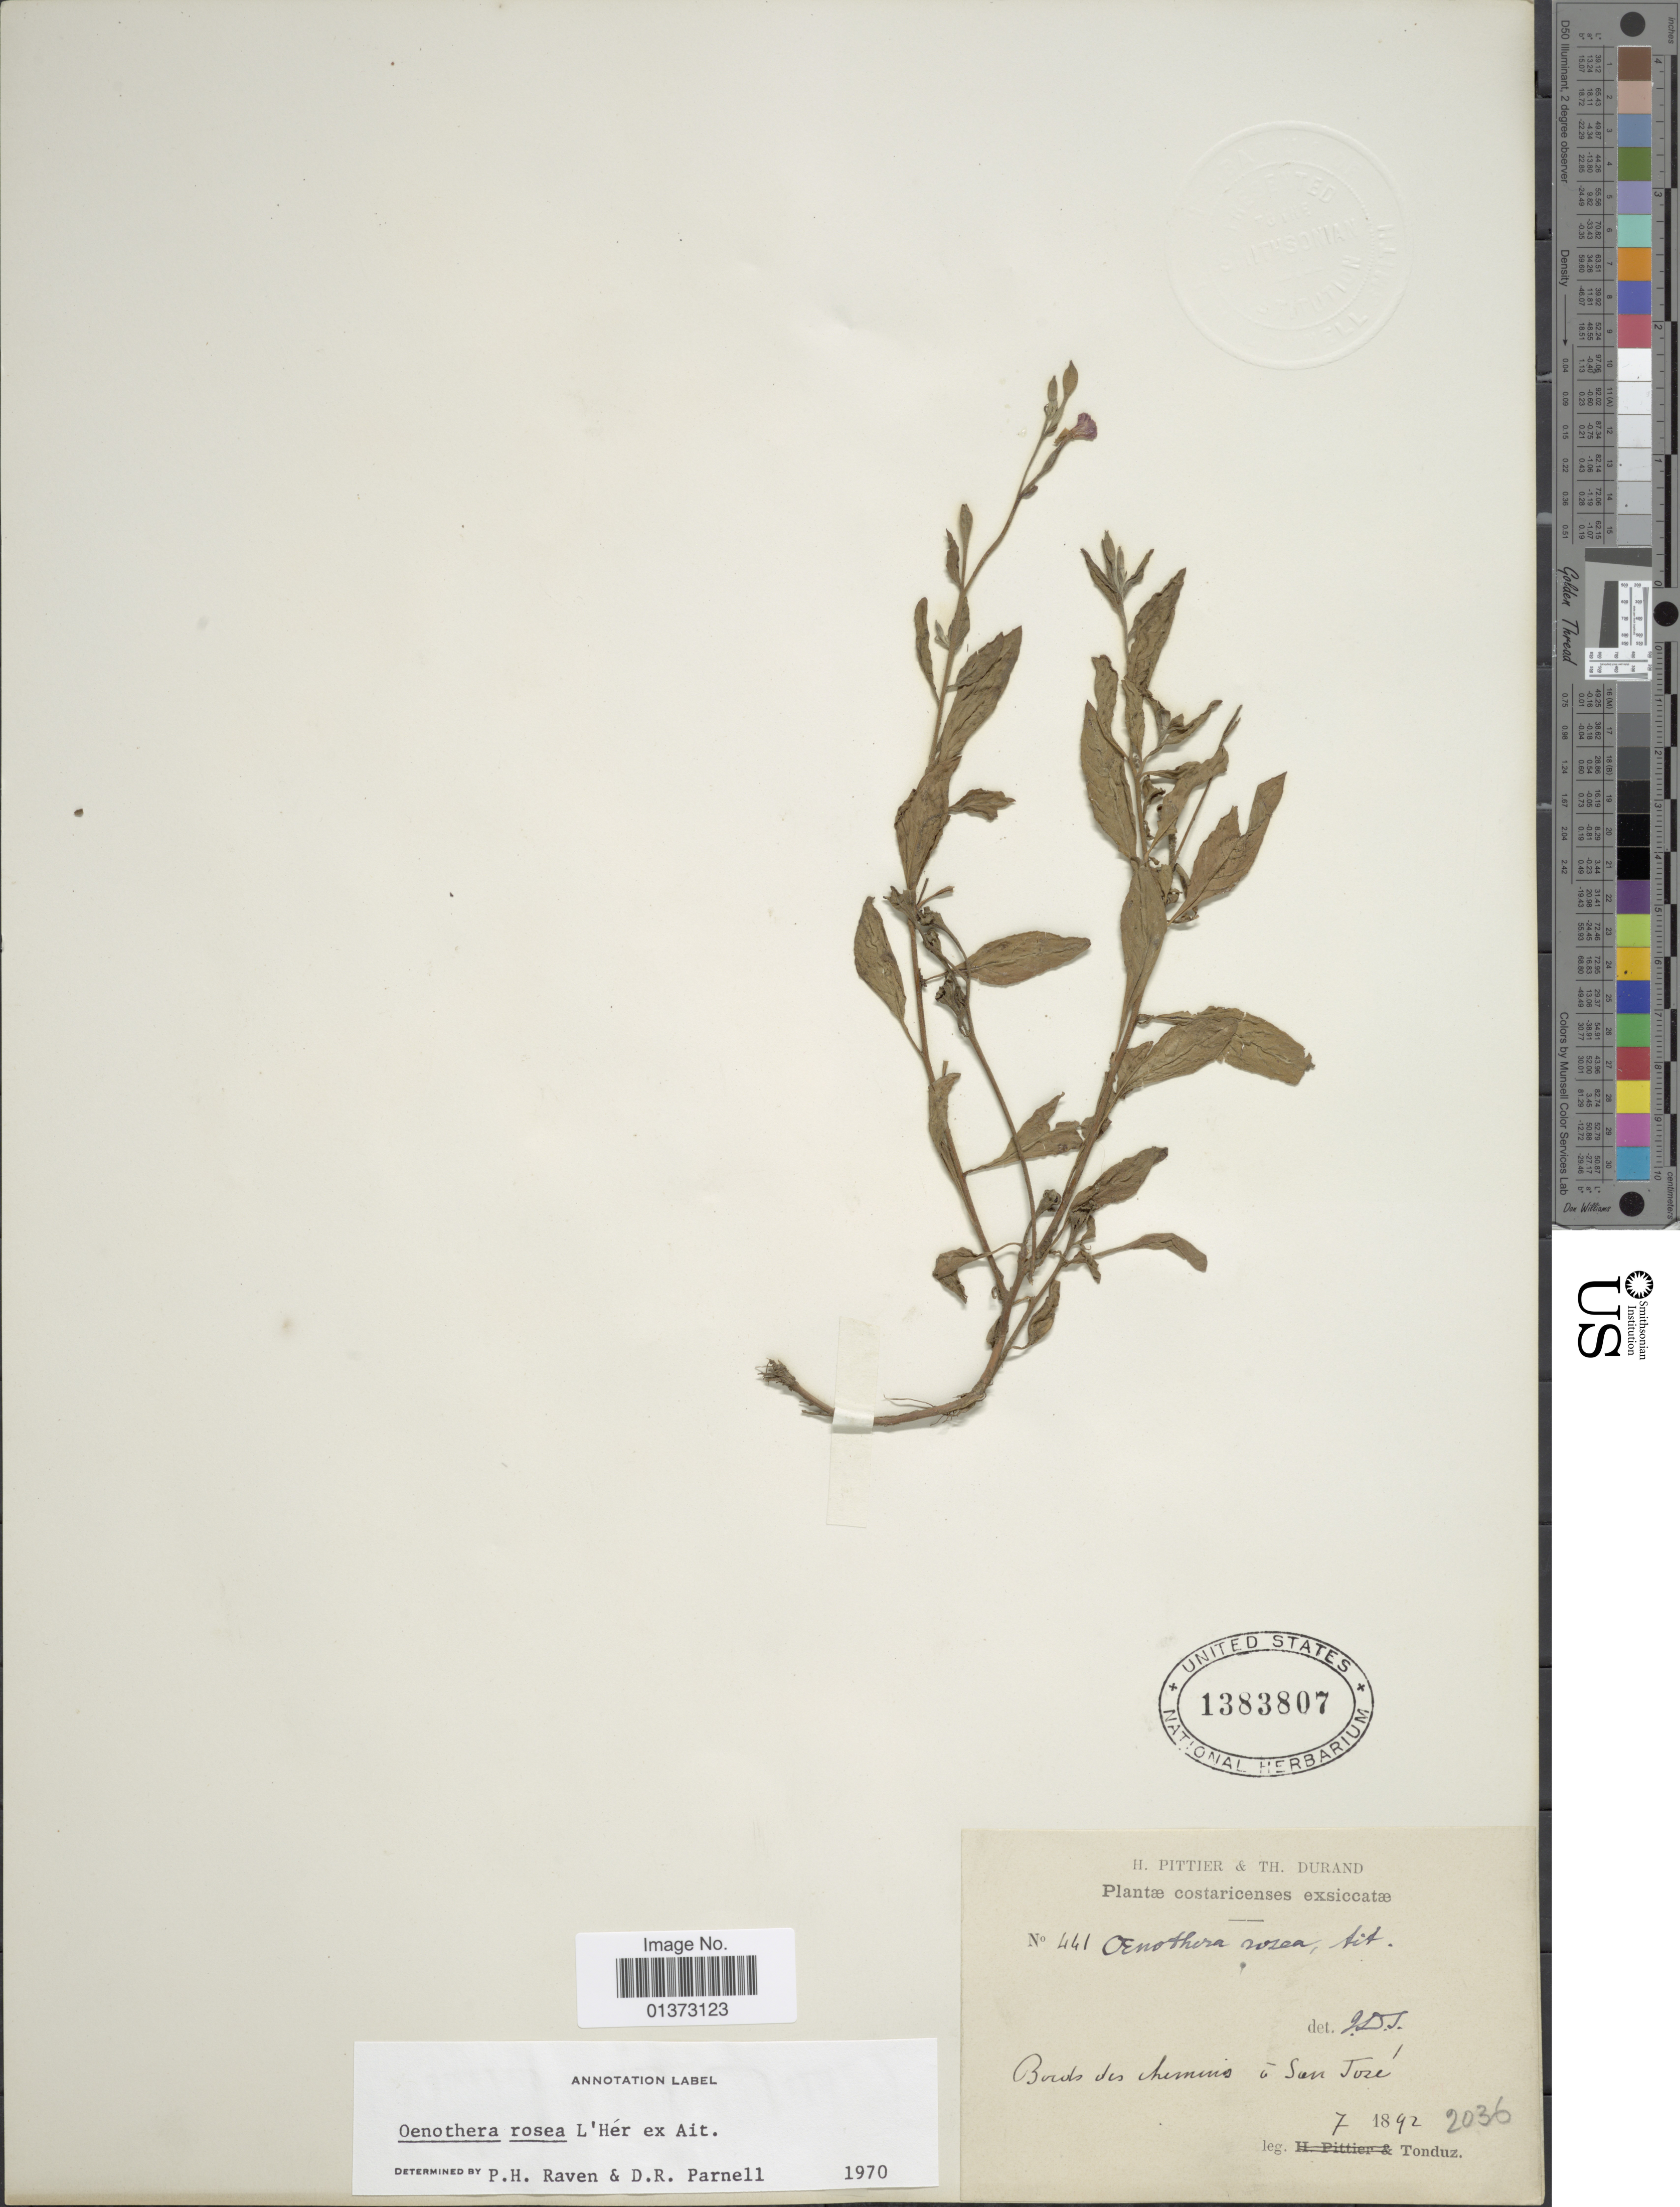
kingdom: Plantae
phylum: Tracheophyta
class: Magnoliopsida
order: Myrtales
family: Onagraceae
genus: Oenothera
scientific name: Oenothera rosea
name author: L'Hér. ex Aiton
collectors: A. Tonduz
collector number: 441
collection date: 1892-07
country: Costa Rica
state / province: San José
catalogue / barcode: US 1383807